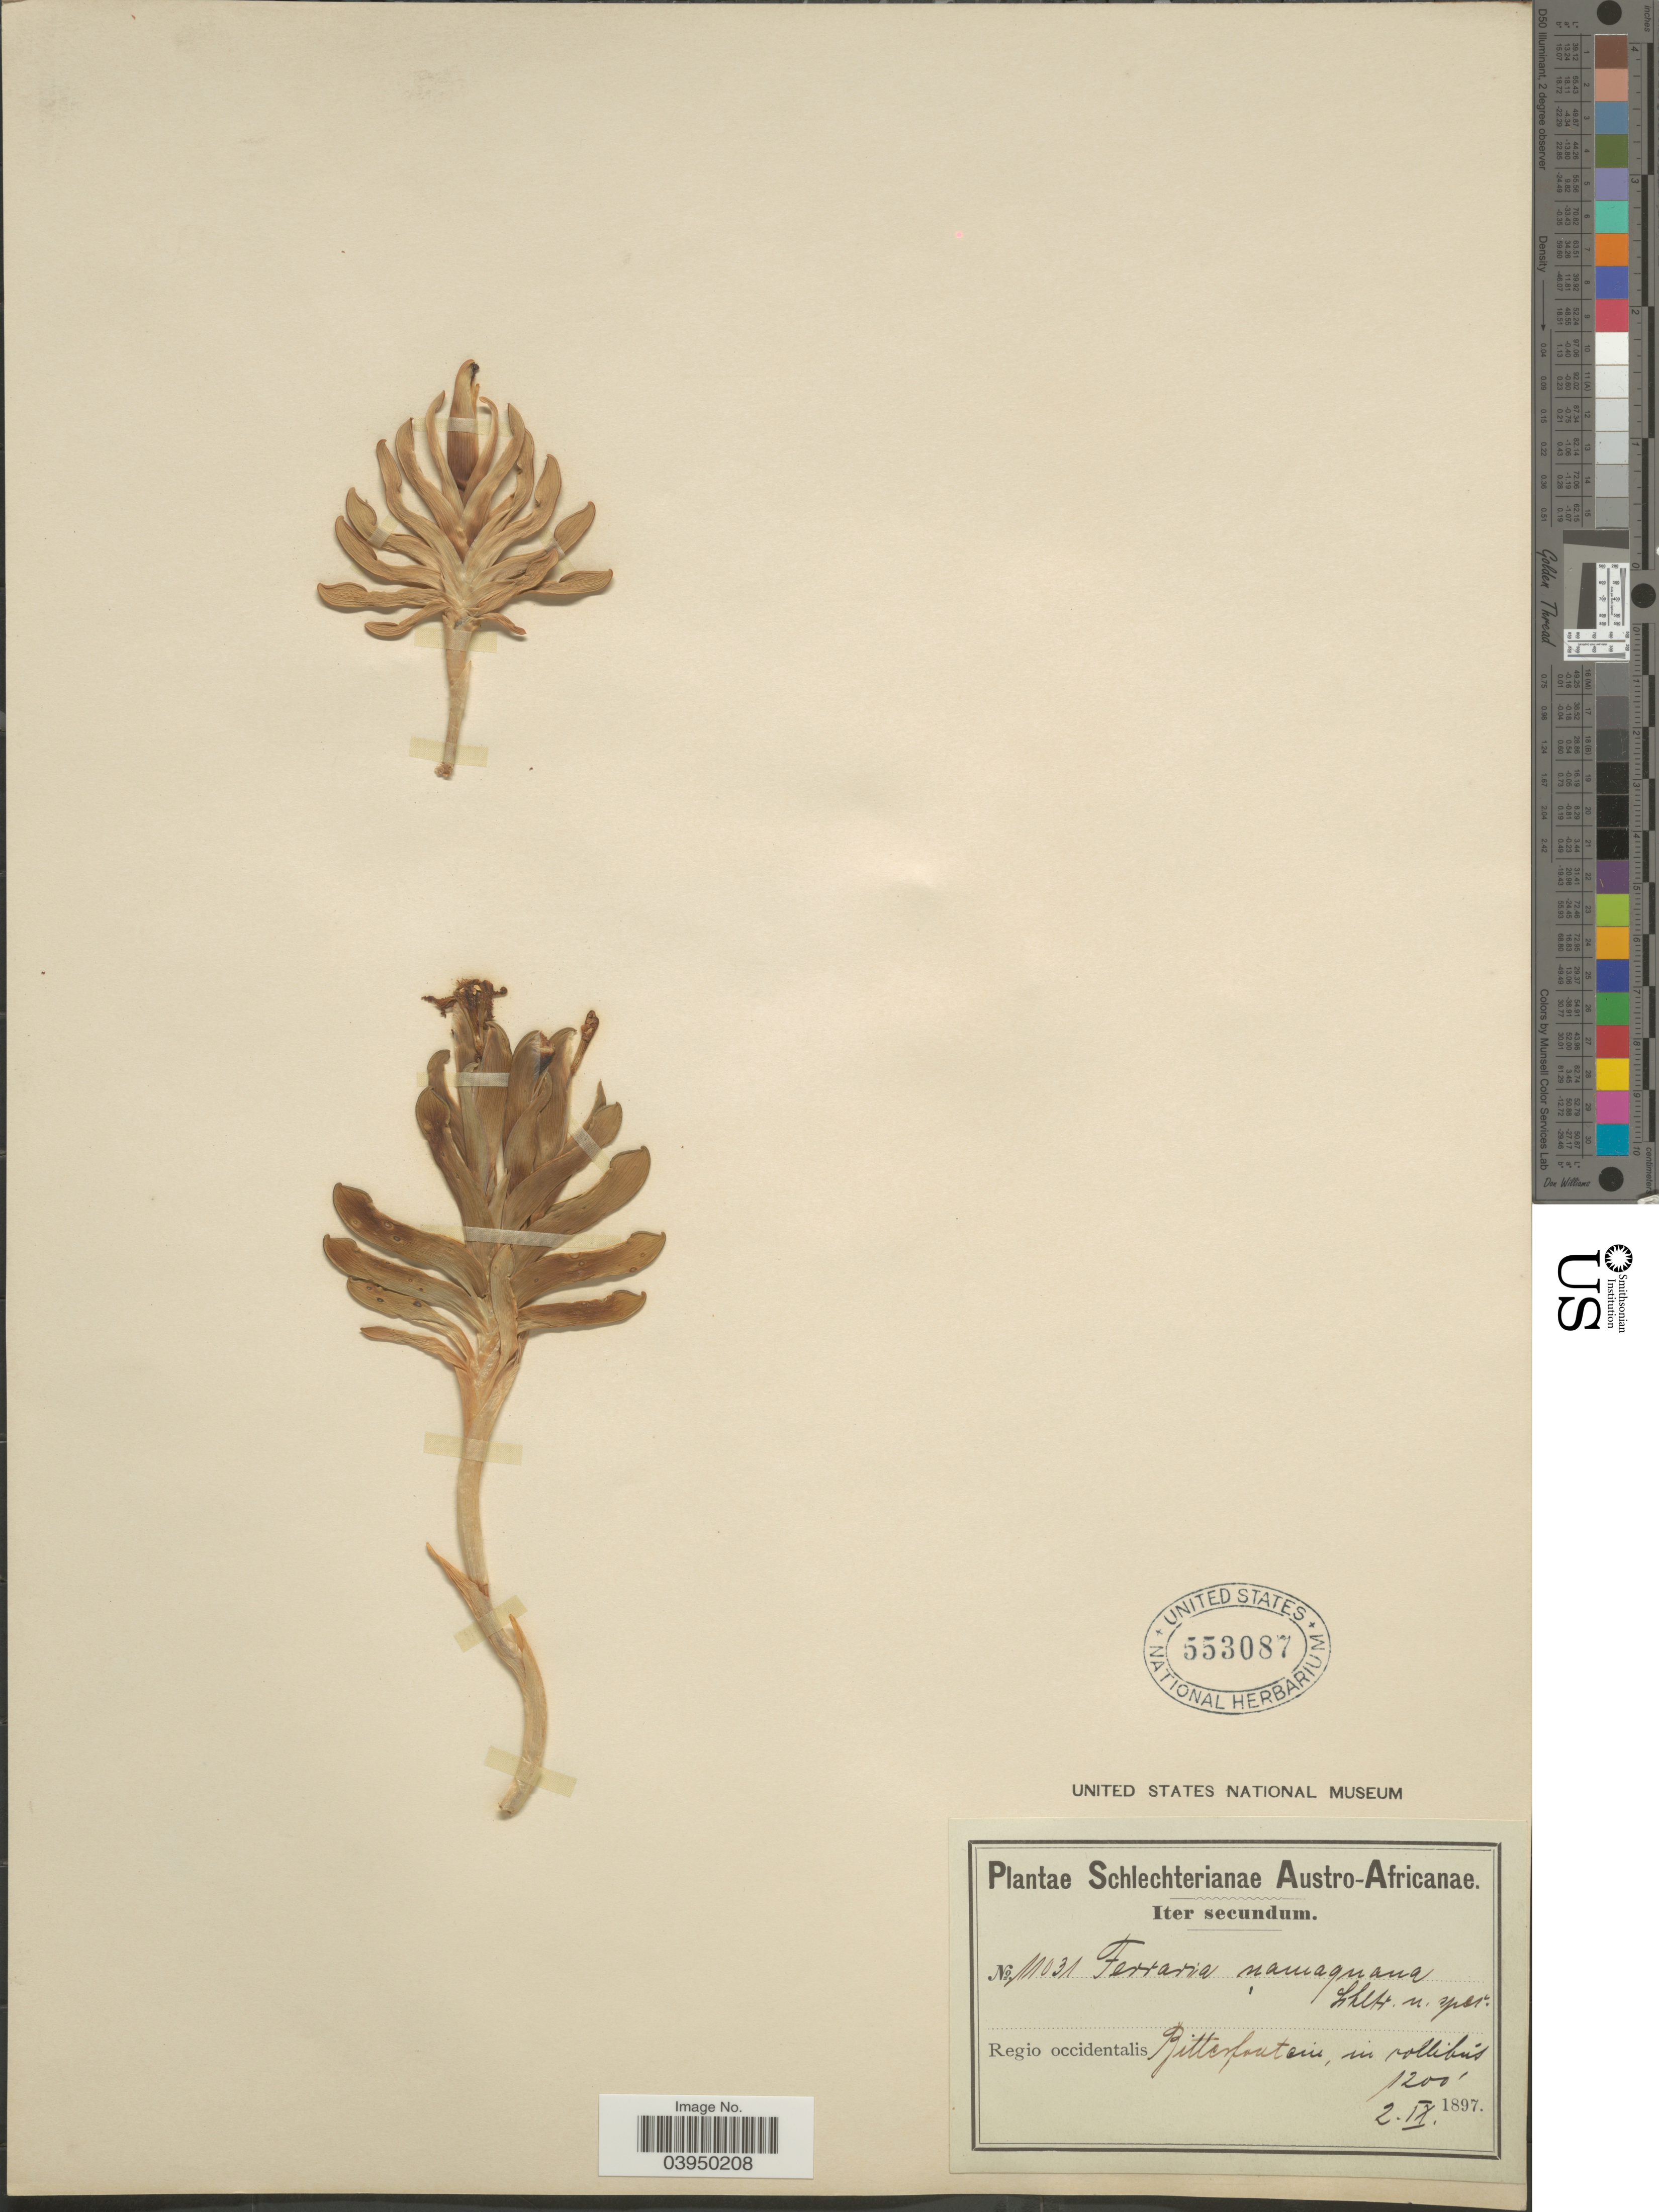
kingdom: Plantae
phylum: Tracheophyta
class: Liliopsida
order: Asparagales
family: Iridaceae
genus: Ferraria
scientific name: Ferraria namaquana Schltr., ined.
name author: Schltr.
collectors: Schlechter, --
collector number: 11031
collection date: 1897-09-02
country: South Africa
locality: Austro-Africanae. Regio occidentalis Bitterfontein, in collibús.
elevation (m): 366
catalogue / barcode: US 553087